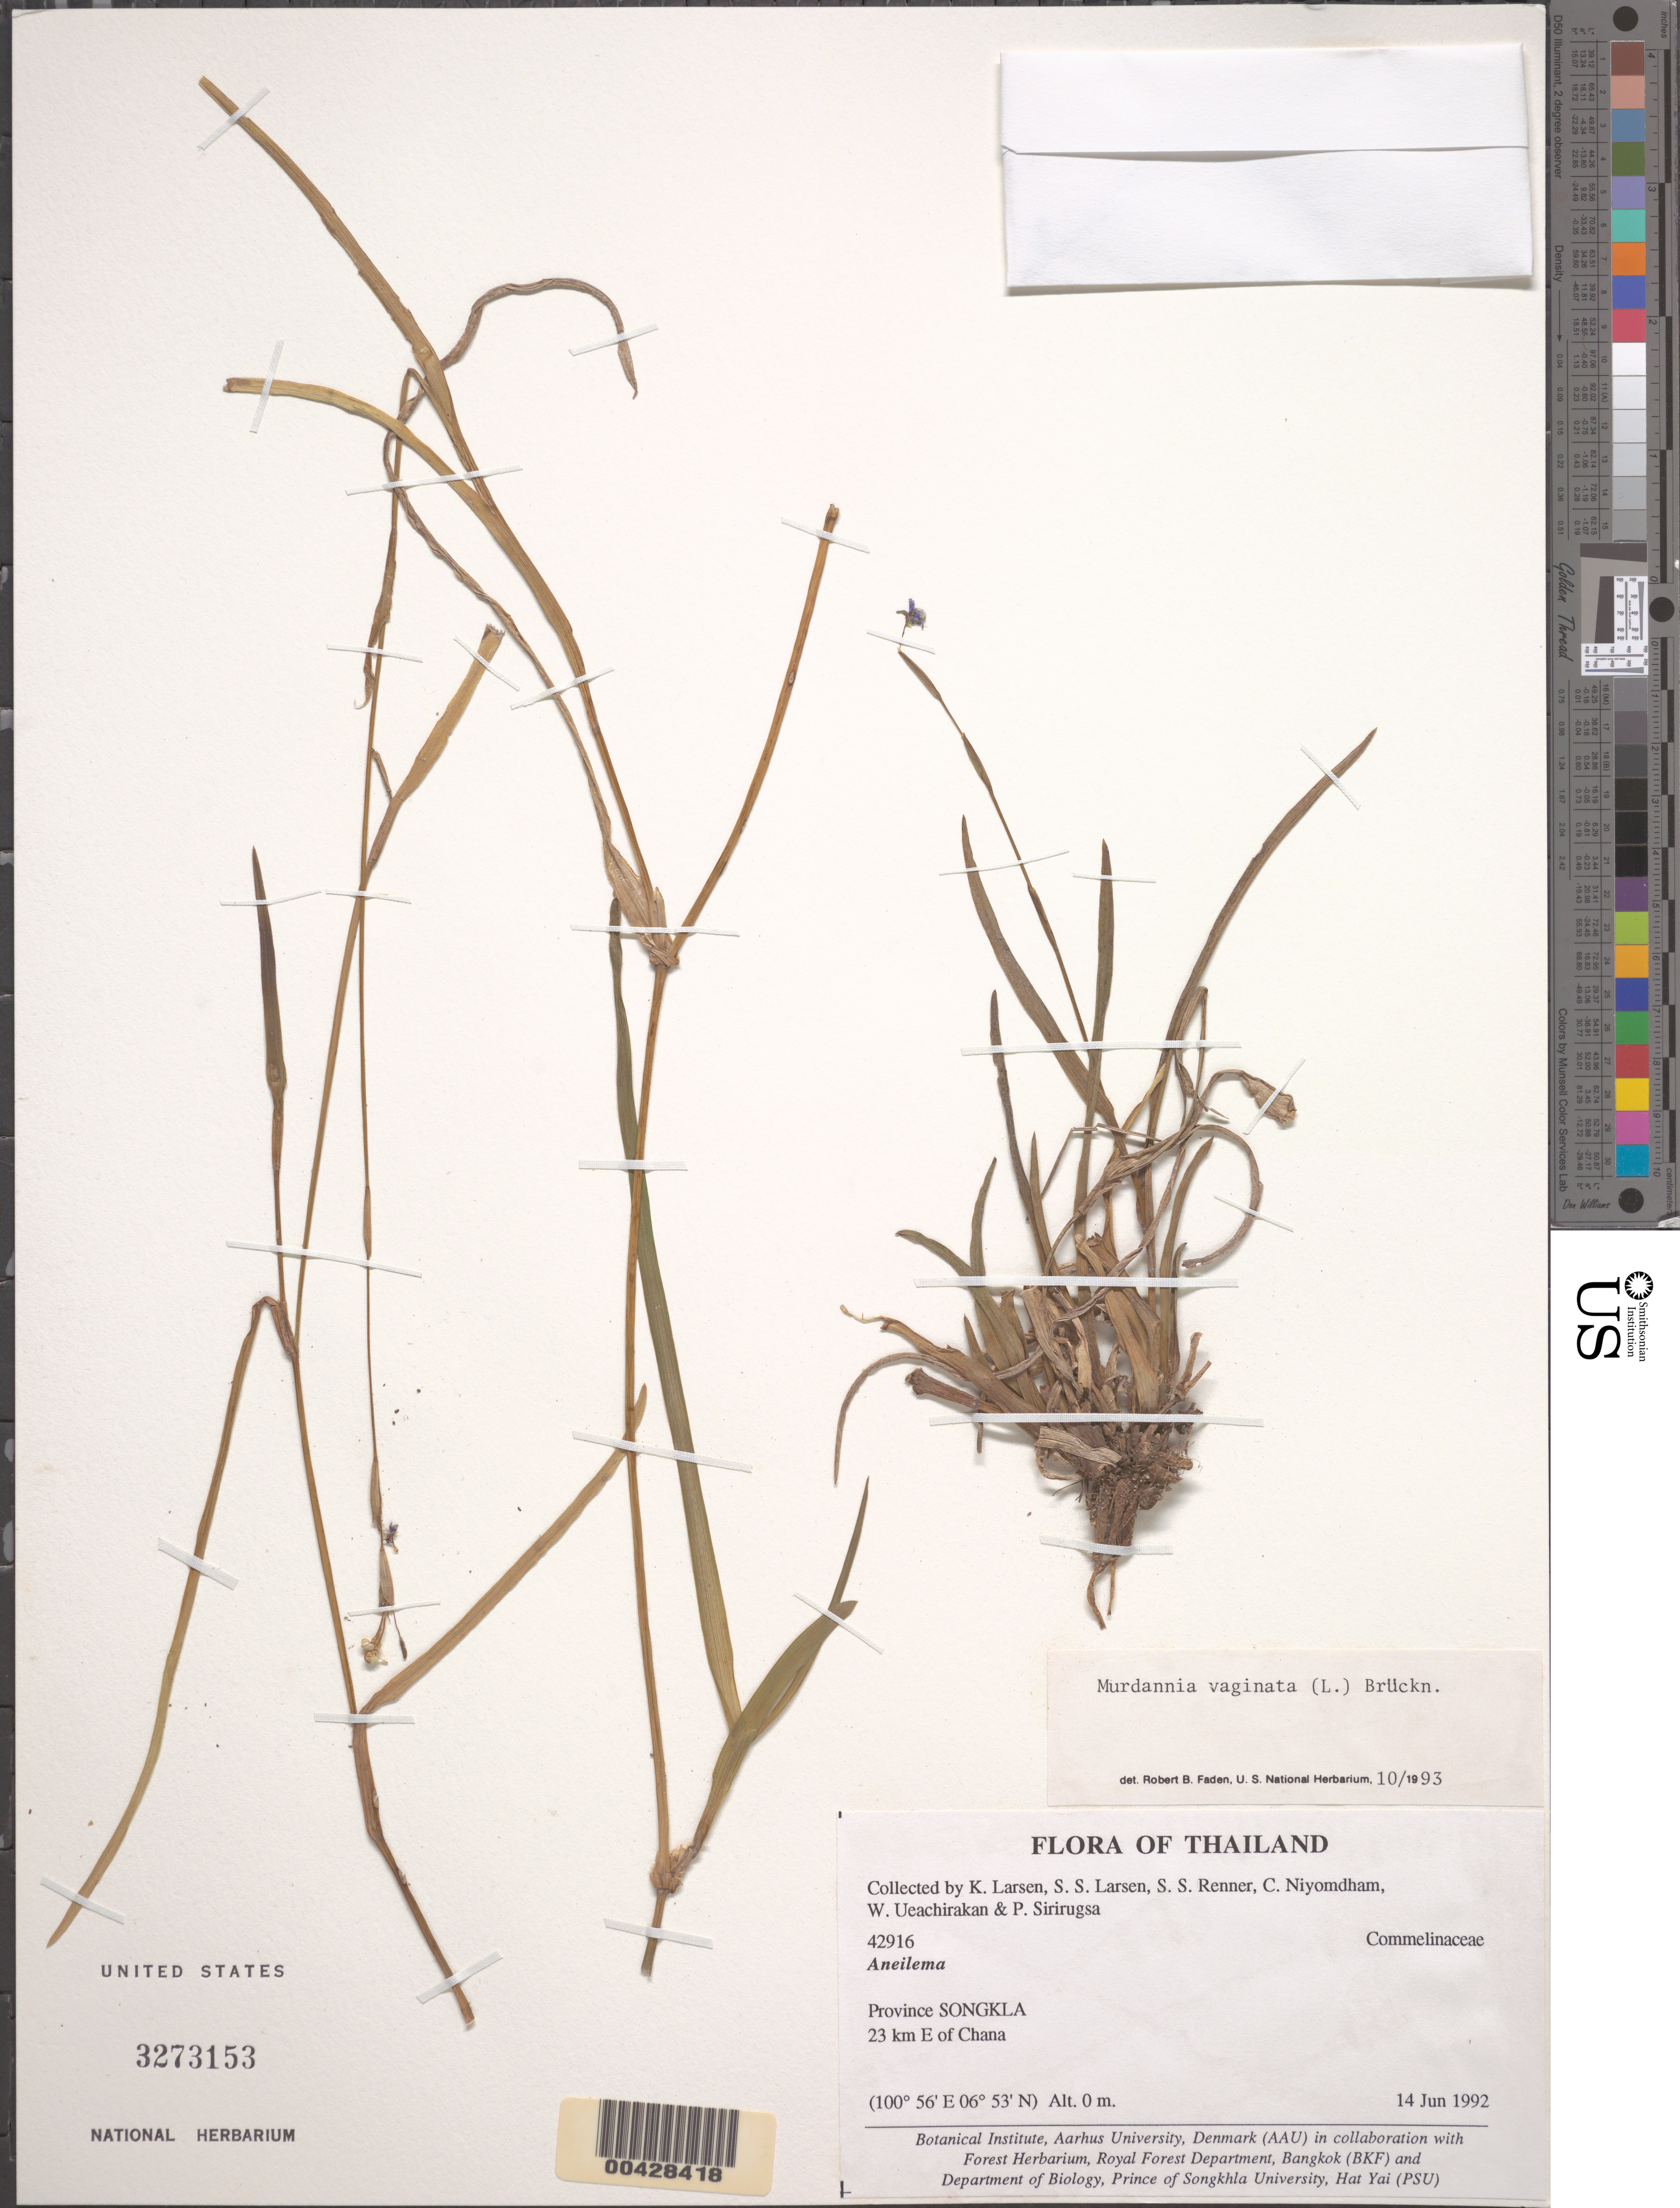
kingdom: Plantae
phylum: Tracheophyta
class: Liliopsida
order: Commelinales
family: Commelinaceae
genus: Murdannia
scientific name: Murdannia vaginata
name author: (L.) G. Brückn.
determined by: Faden, Robert B., (US), Smithsonian Institution - National Museum of Natural History (UNITED STATES)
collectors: K. Larsen, S. Larsen, C. Niyomdham, P. Sirirugsa, S. S. Renner & W. Ueachirakan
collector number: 42916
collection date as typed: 14 Jun 1992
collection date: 1992-06-14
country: Thailand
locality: Songkla, e of chana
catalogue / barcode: US 3273153